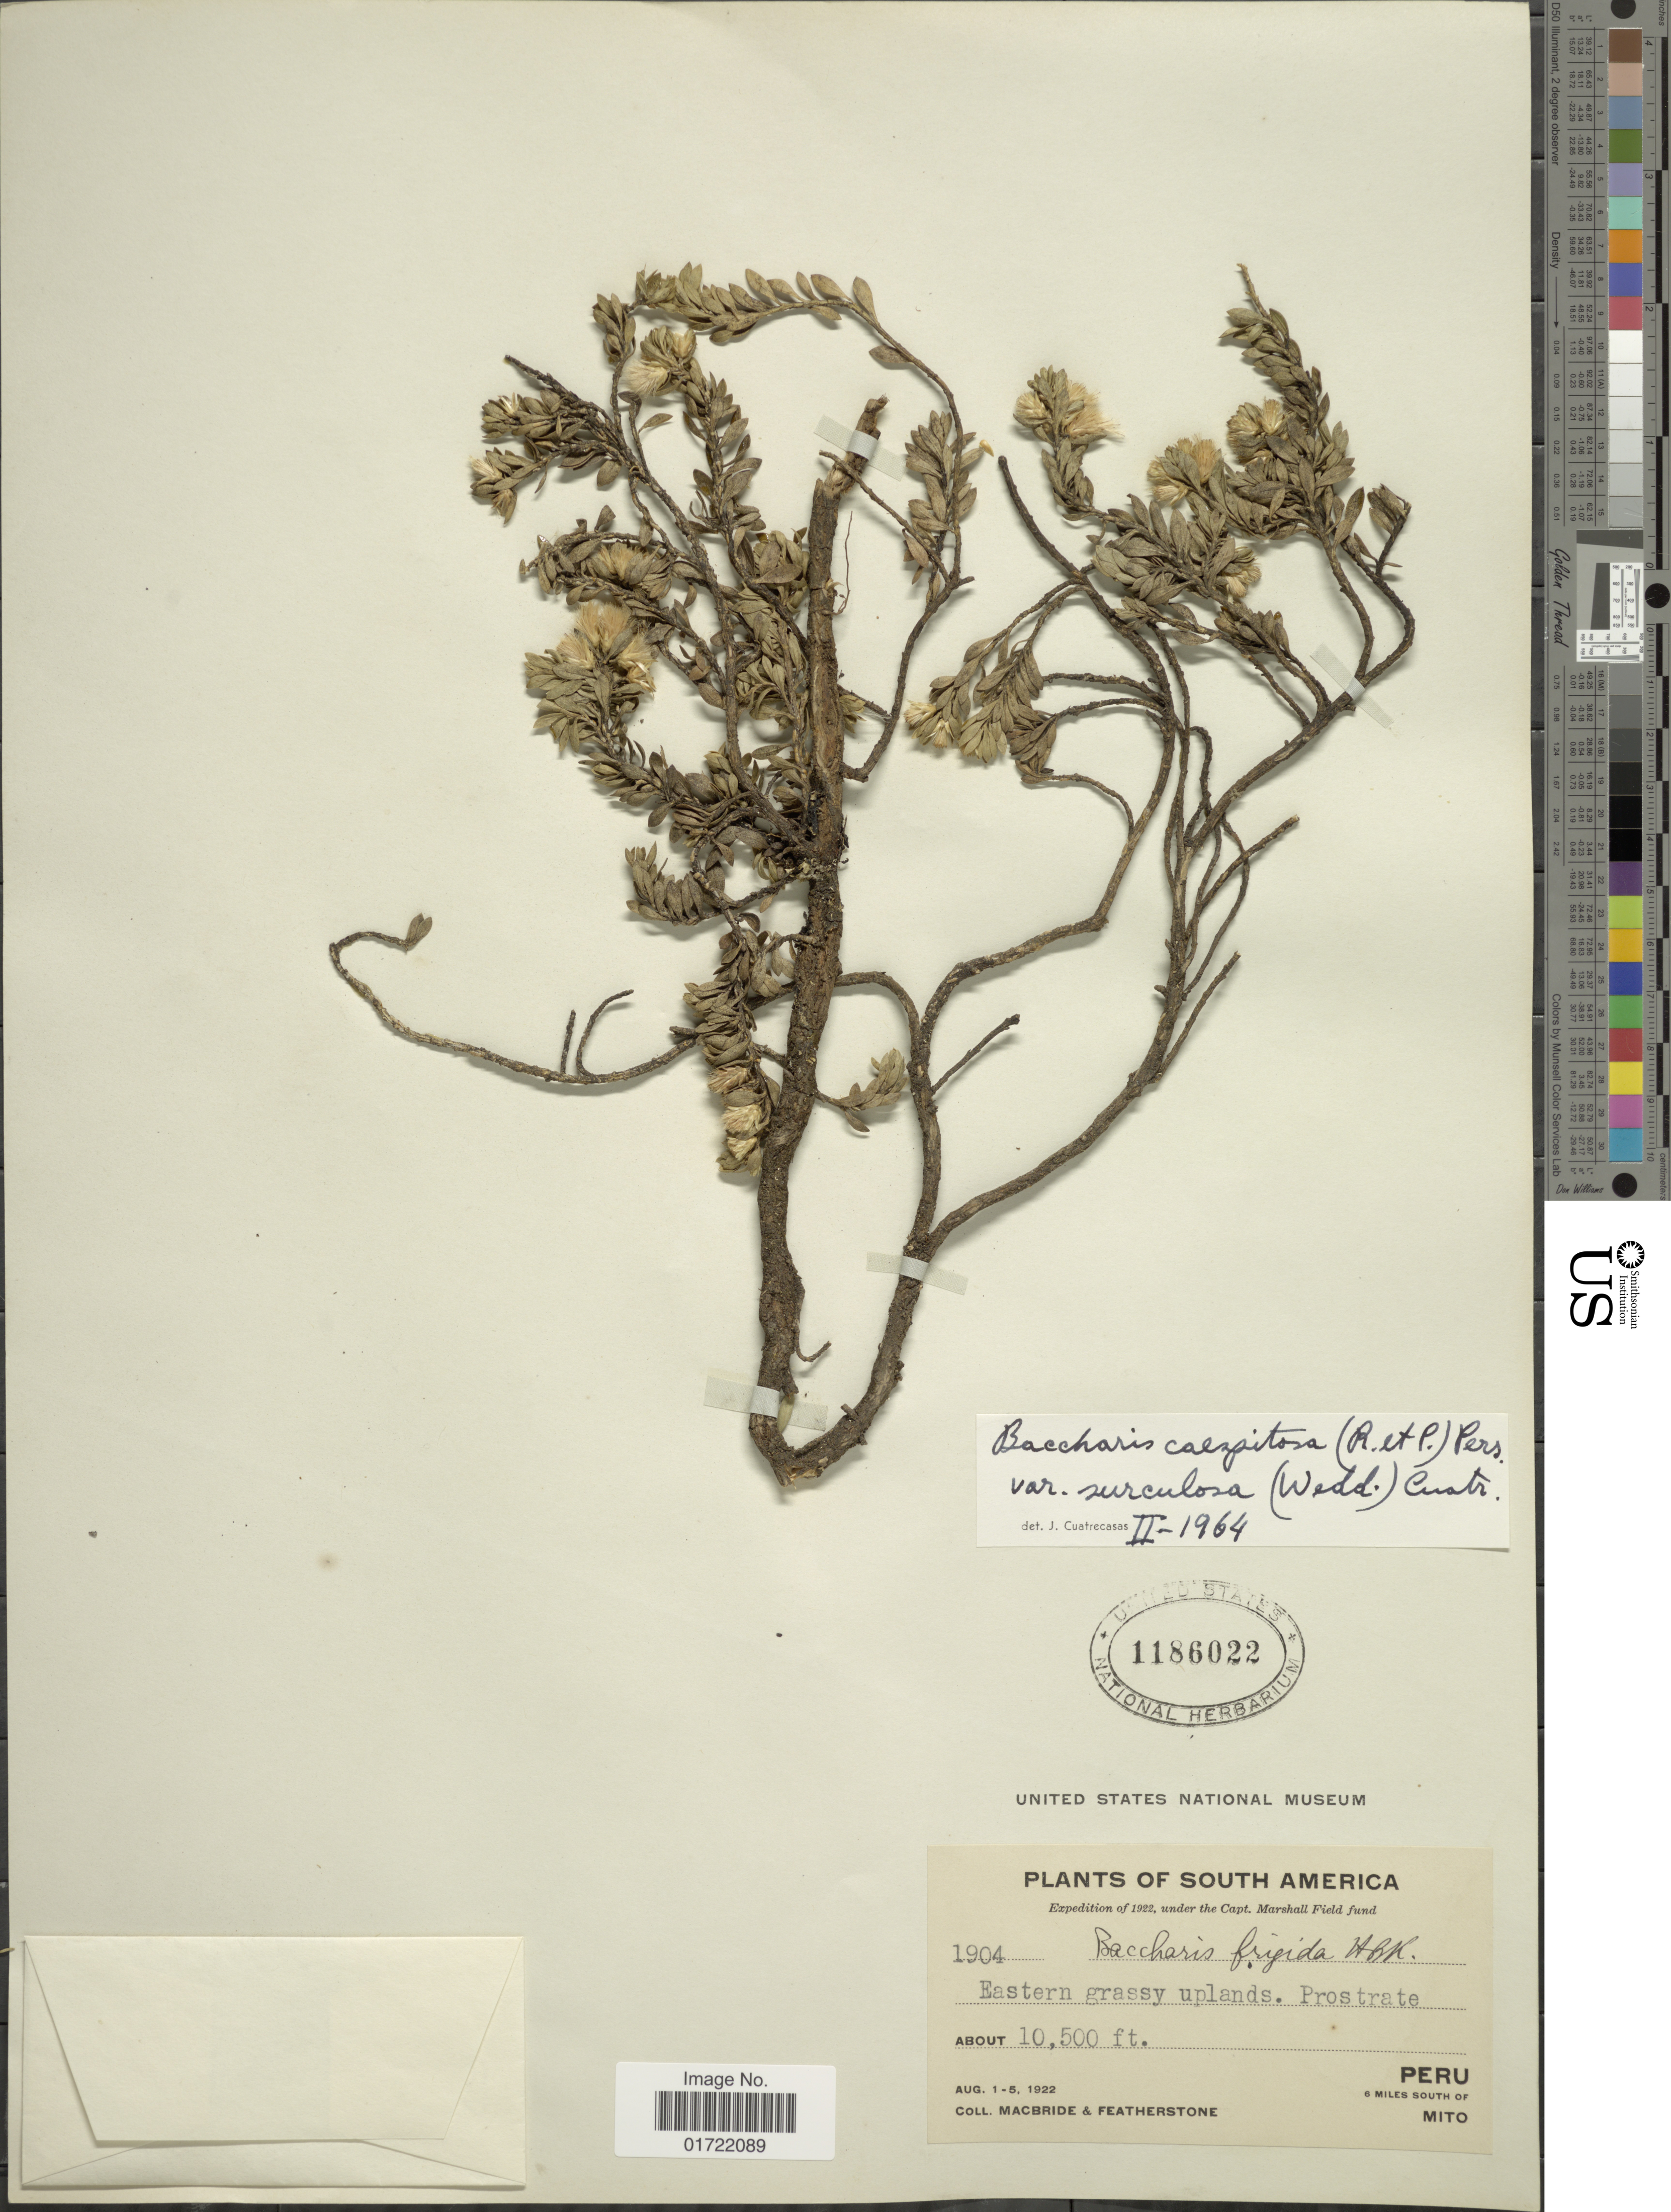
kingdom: Plantae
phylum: Tracheophyta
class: Magnoliopsida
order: Asterales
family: Asteraceae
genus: Baccharis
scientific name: Baccharis caespitosa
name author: (Ruiz & Pav.) Pers.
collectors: Macbride, -- & -. Featherstone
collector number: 1904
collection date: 1922-08-01/1922-08-05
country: Peru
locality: Eastern grassy uplands, 6 miles south of Mito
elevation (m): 3200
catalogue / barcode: US 1186022